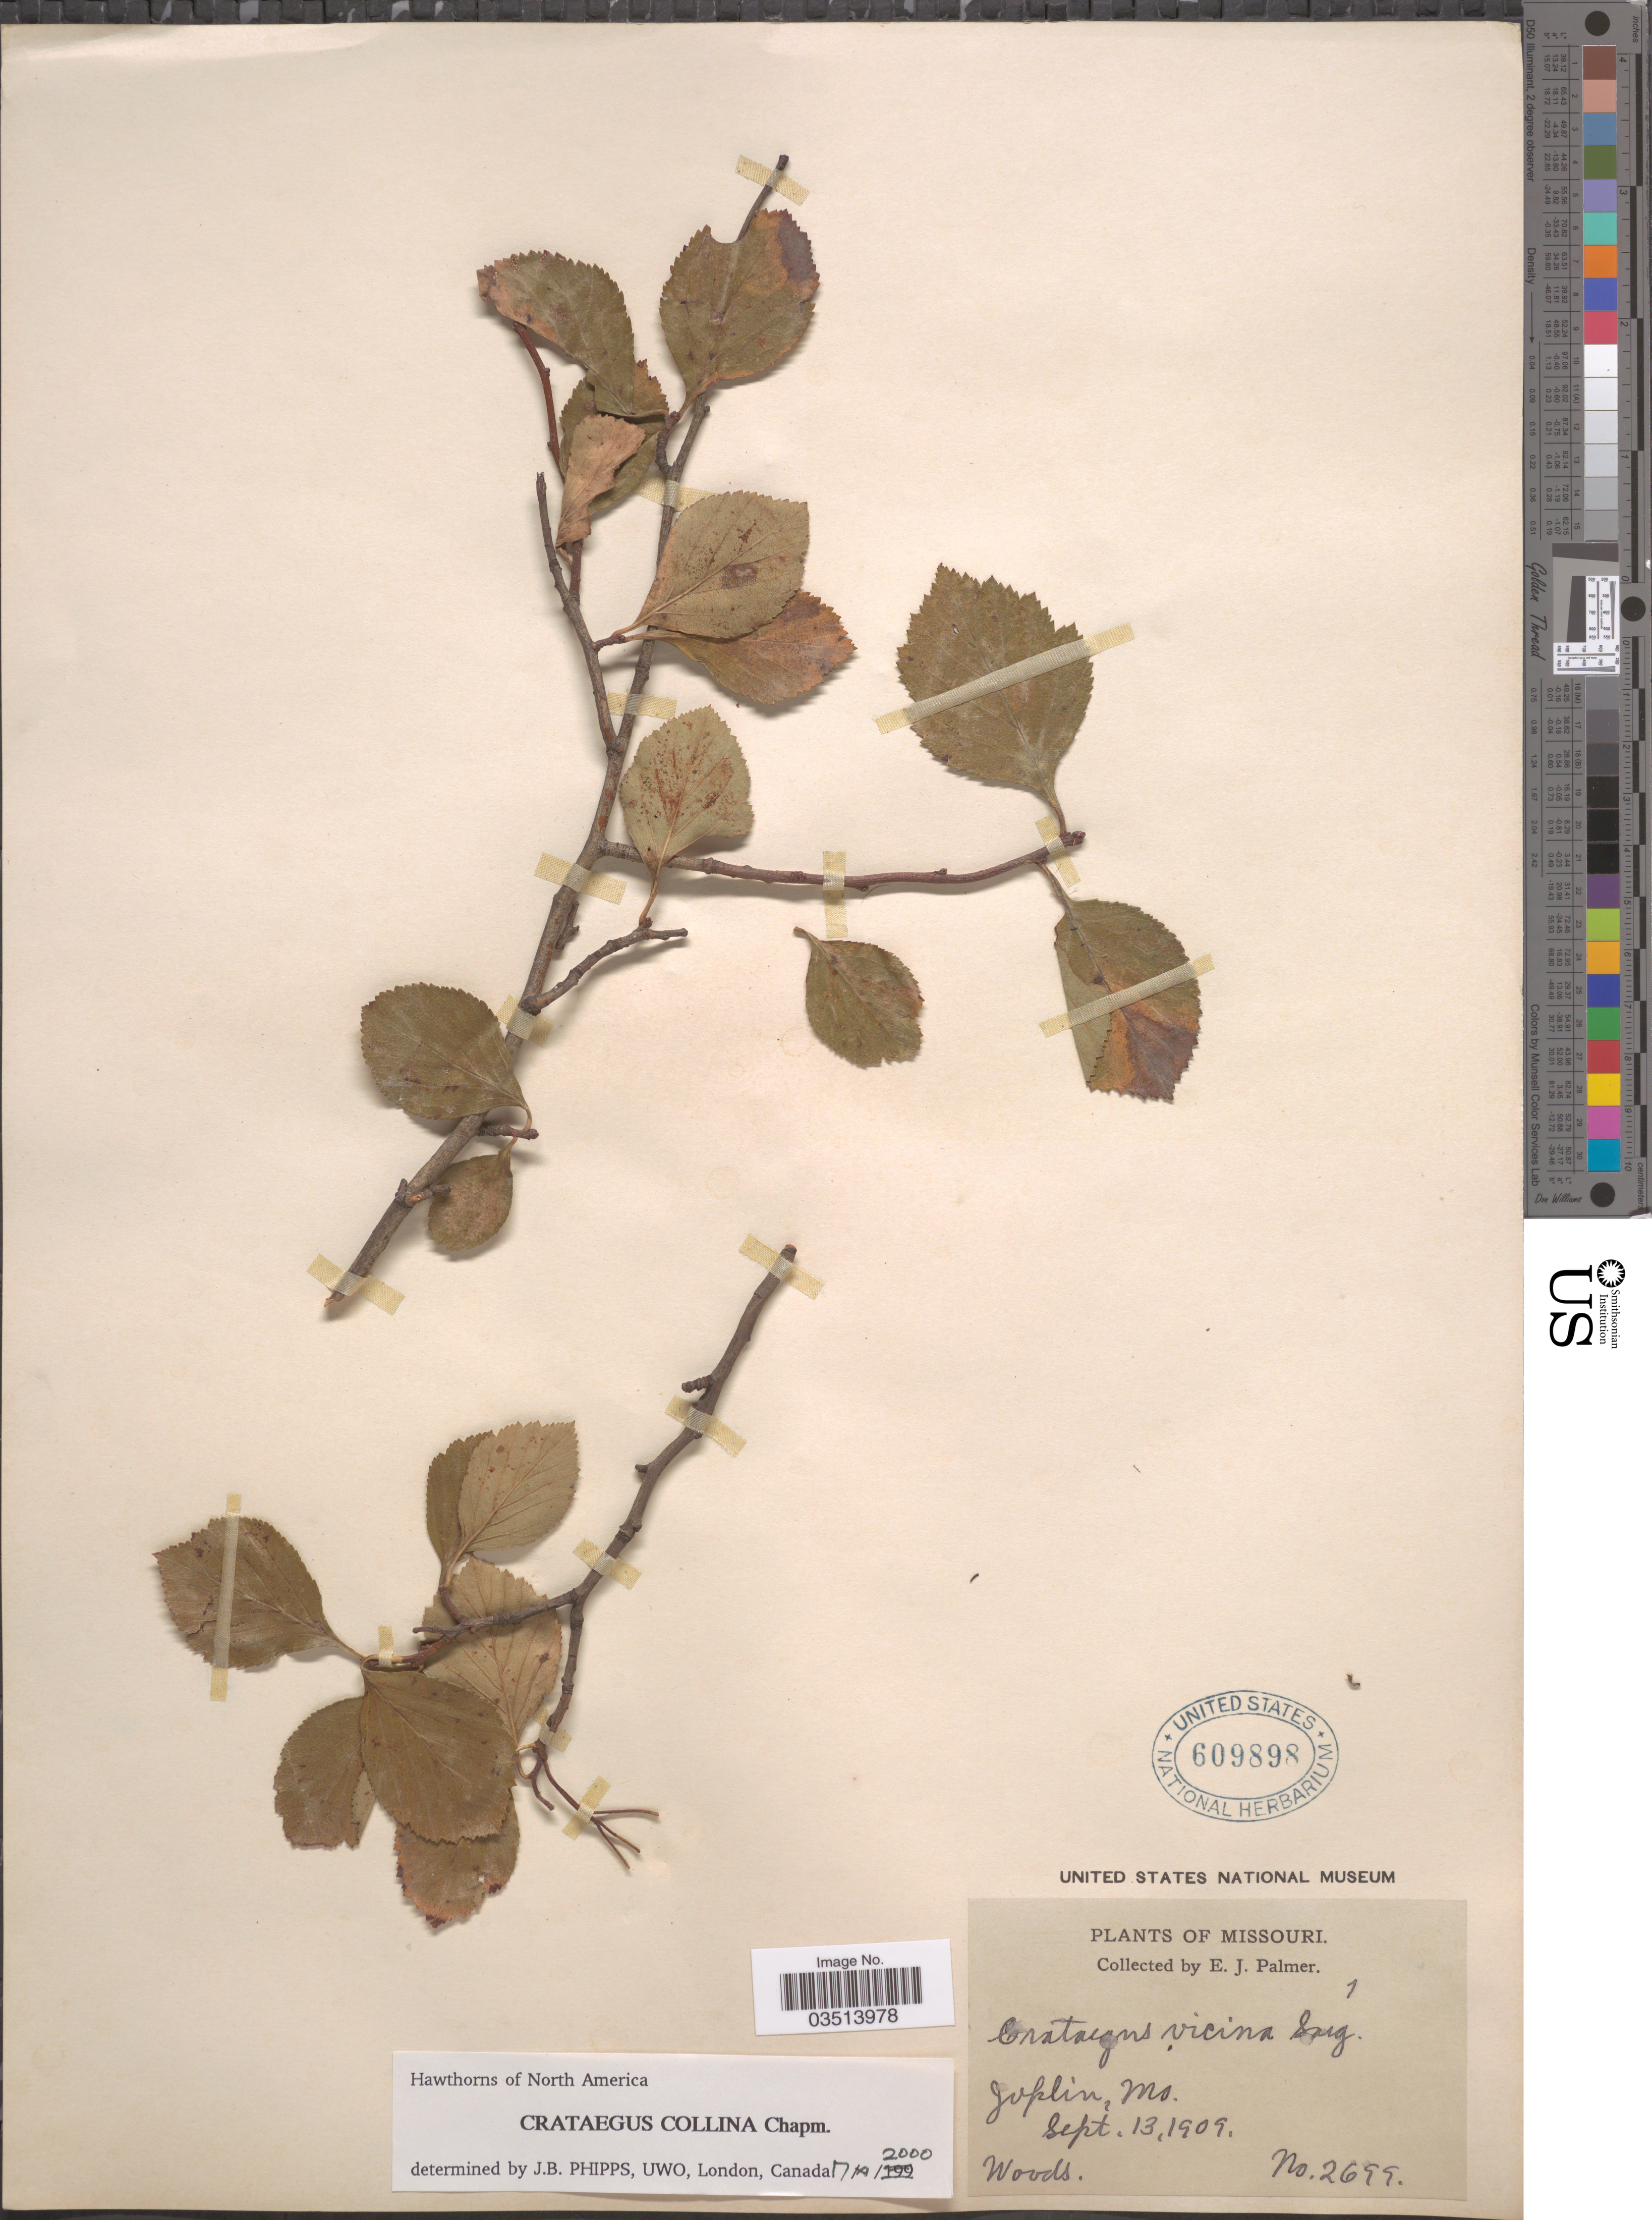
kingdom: Plantae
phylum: Tracheophyta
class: Magnoliopsida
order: Rosales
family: Rosaceae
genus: Crataegus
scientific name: Crataegus collina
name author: Chapm.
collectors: E. J. Palmer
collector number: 2699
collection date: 1909-09-13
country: United States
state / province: Missouri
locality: Joplin.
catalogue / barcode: US 609898